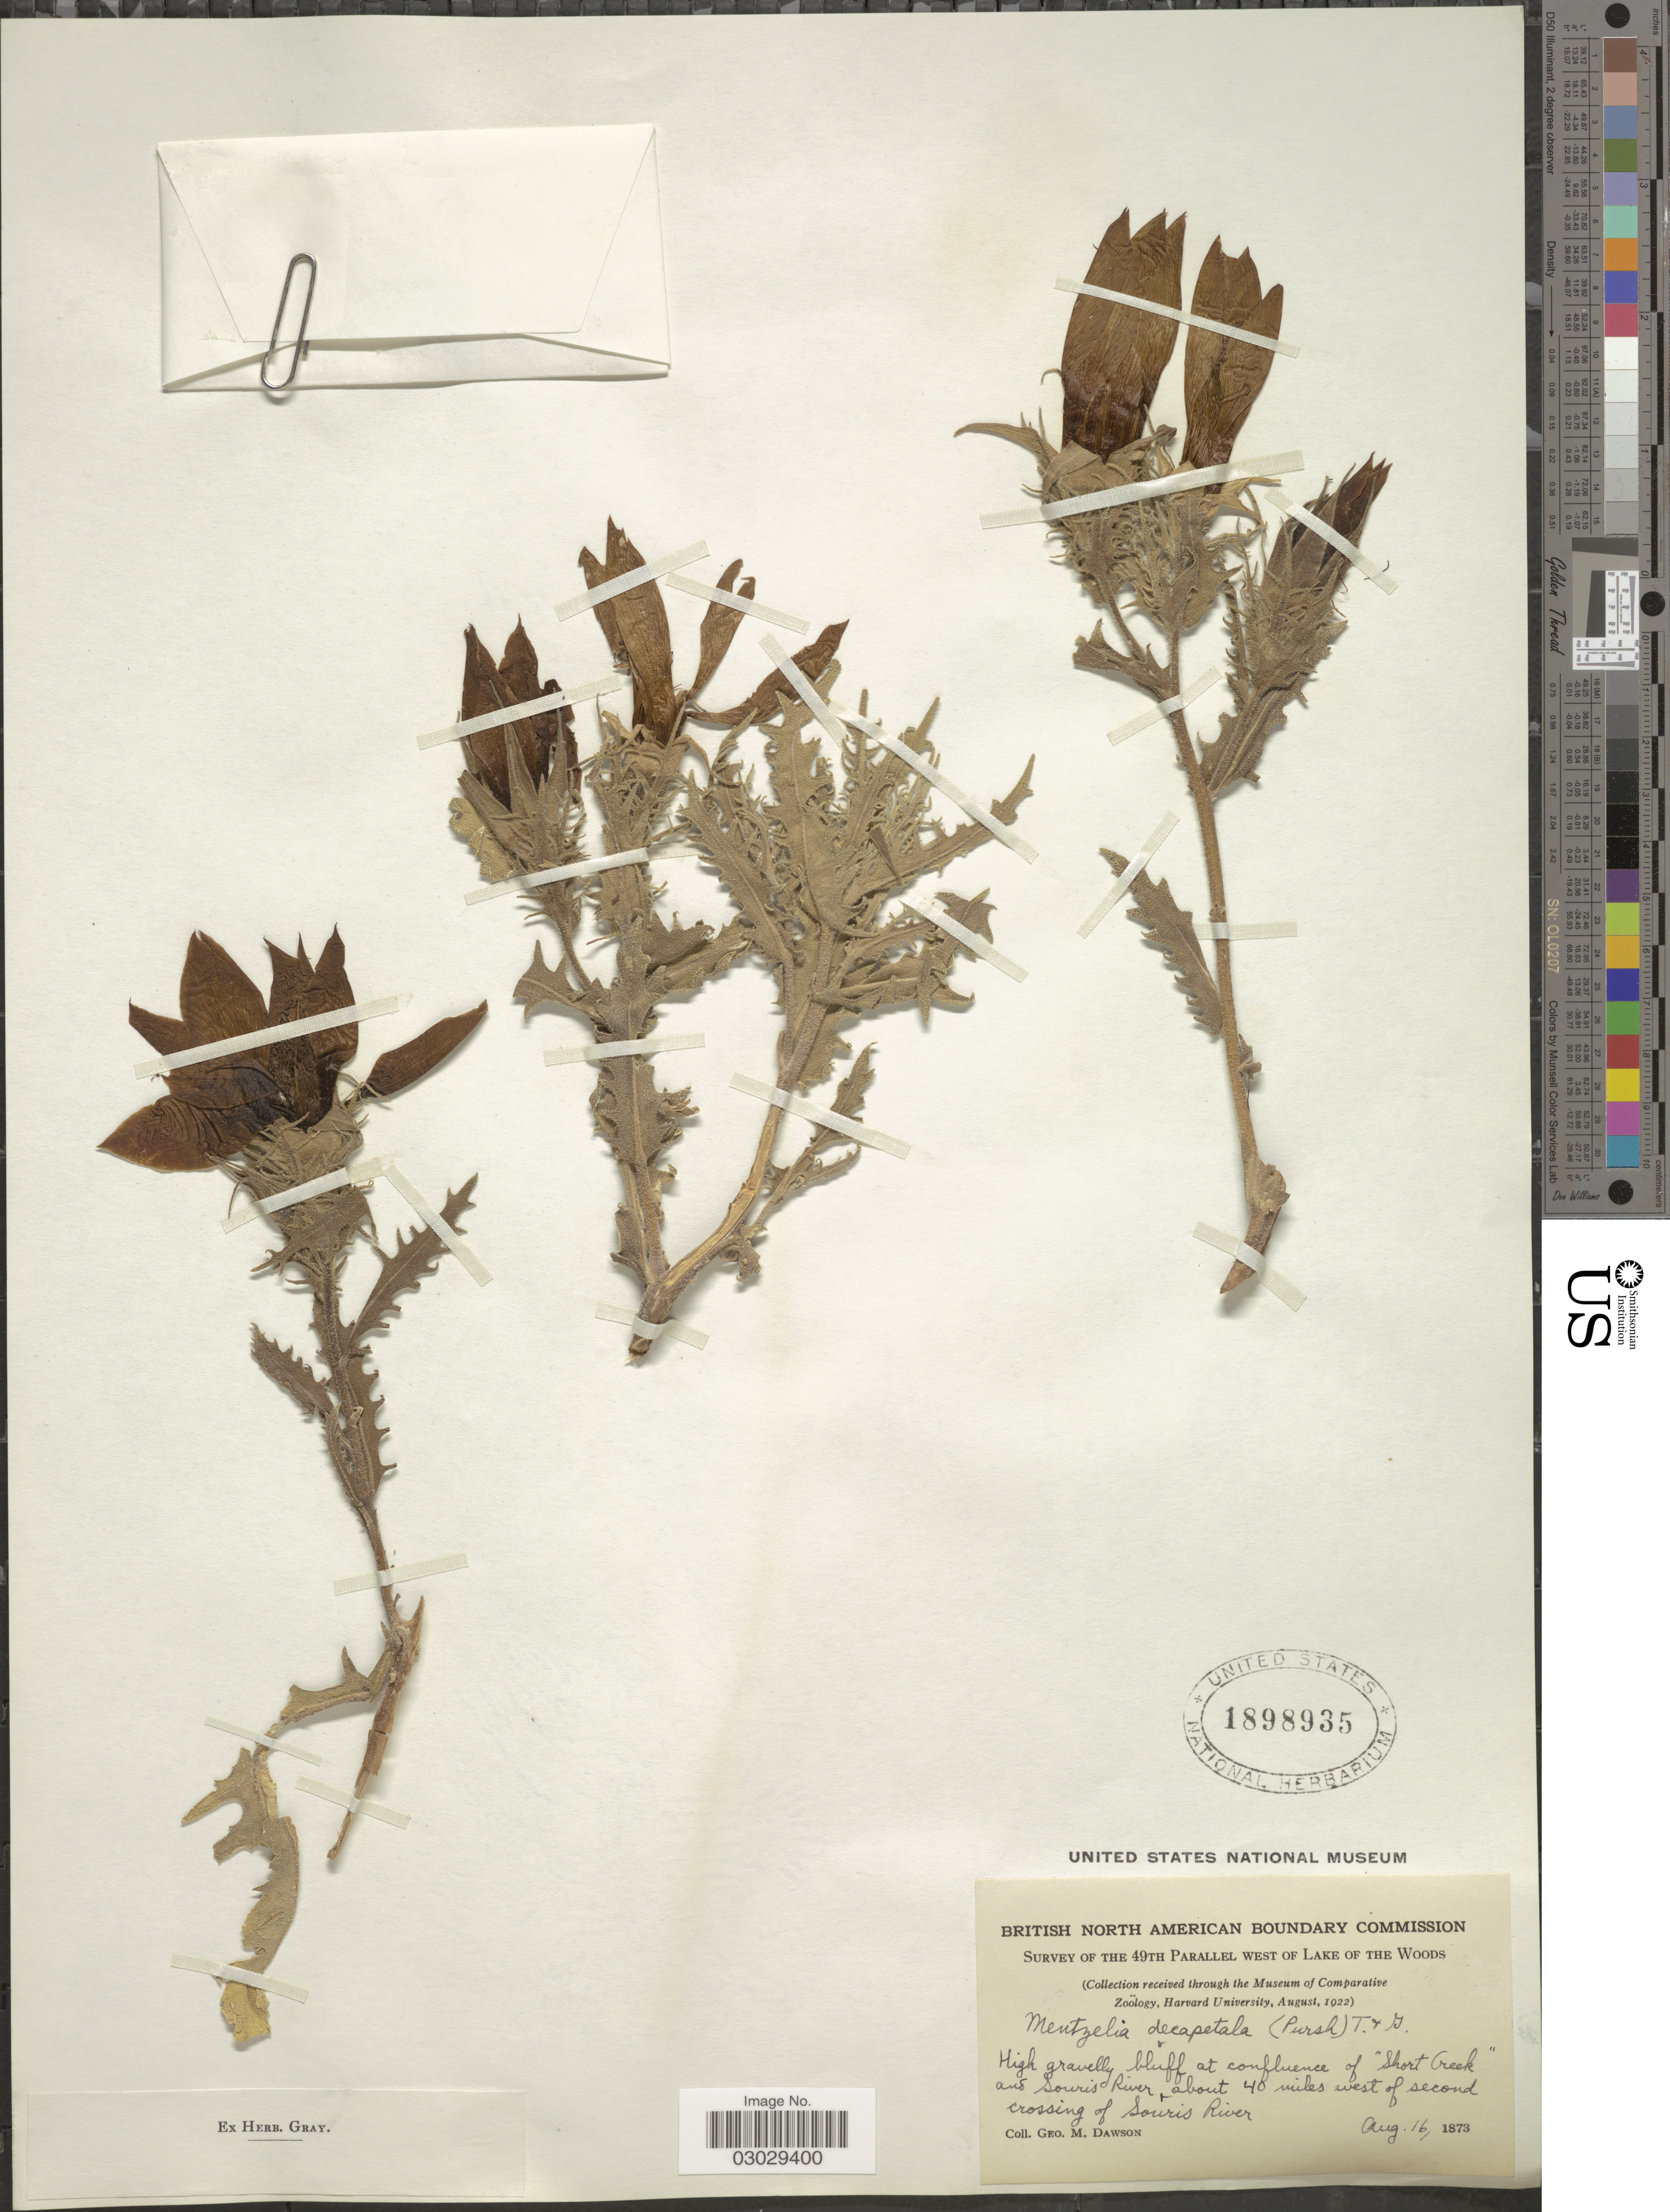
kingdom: Plantae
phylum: Tracheophyta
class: Magnoliopsida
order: Cornales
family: Loasaceae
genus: Mentzelia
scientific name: Mentzelia decapetala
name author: (Sims) Urb.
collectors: G. M. Dawson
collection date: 1873-08-16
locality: High gravelly bluff at confluence of "Short Creek" and Souris River, about 40 miles west of second crossing of Souris River.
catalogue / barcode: US 1898935